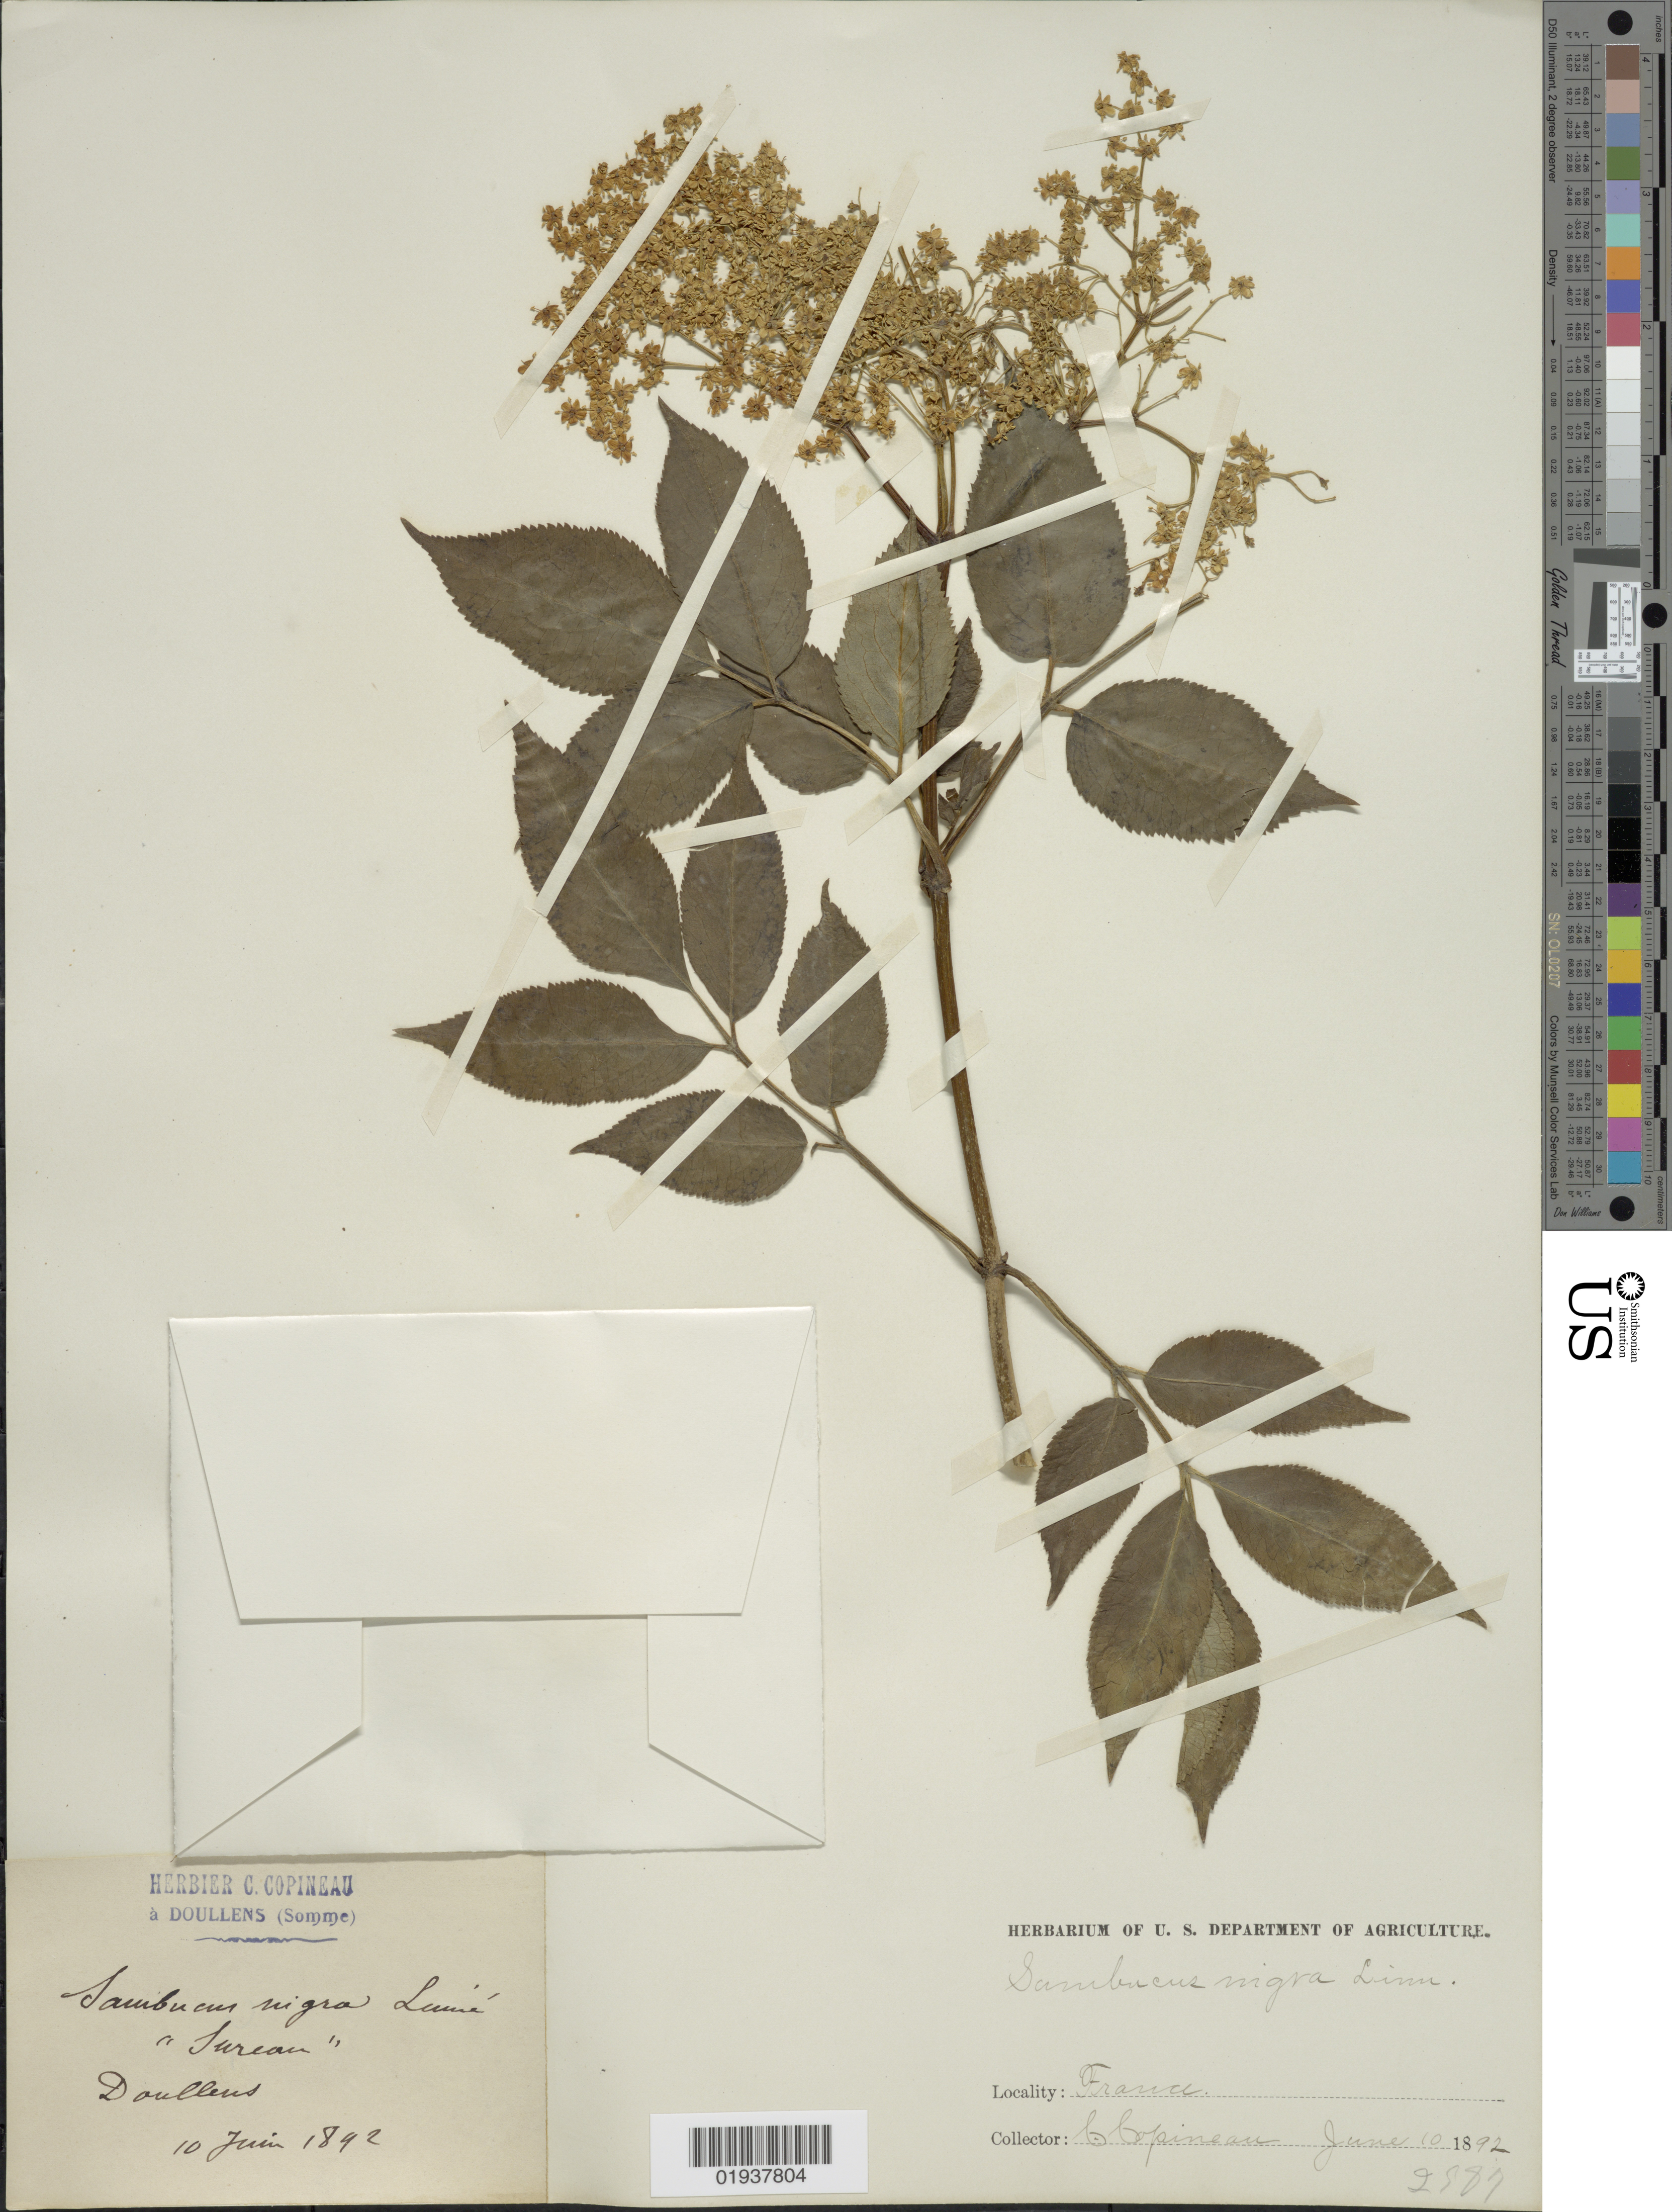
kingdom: Plantae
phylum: Tracheophyta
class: Magnoliopsida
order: Dipsacales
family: Viburnaceae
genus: Sambucus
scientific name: Sambucus nigra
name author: L.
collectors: C. Copineau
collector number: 2587?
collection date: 1892-06-10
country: France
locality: Doullens (Somme)